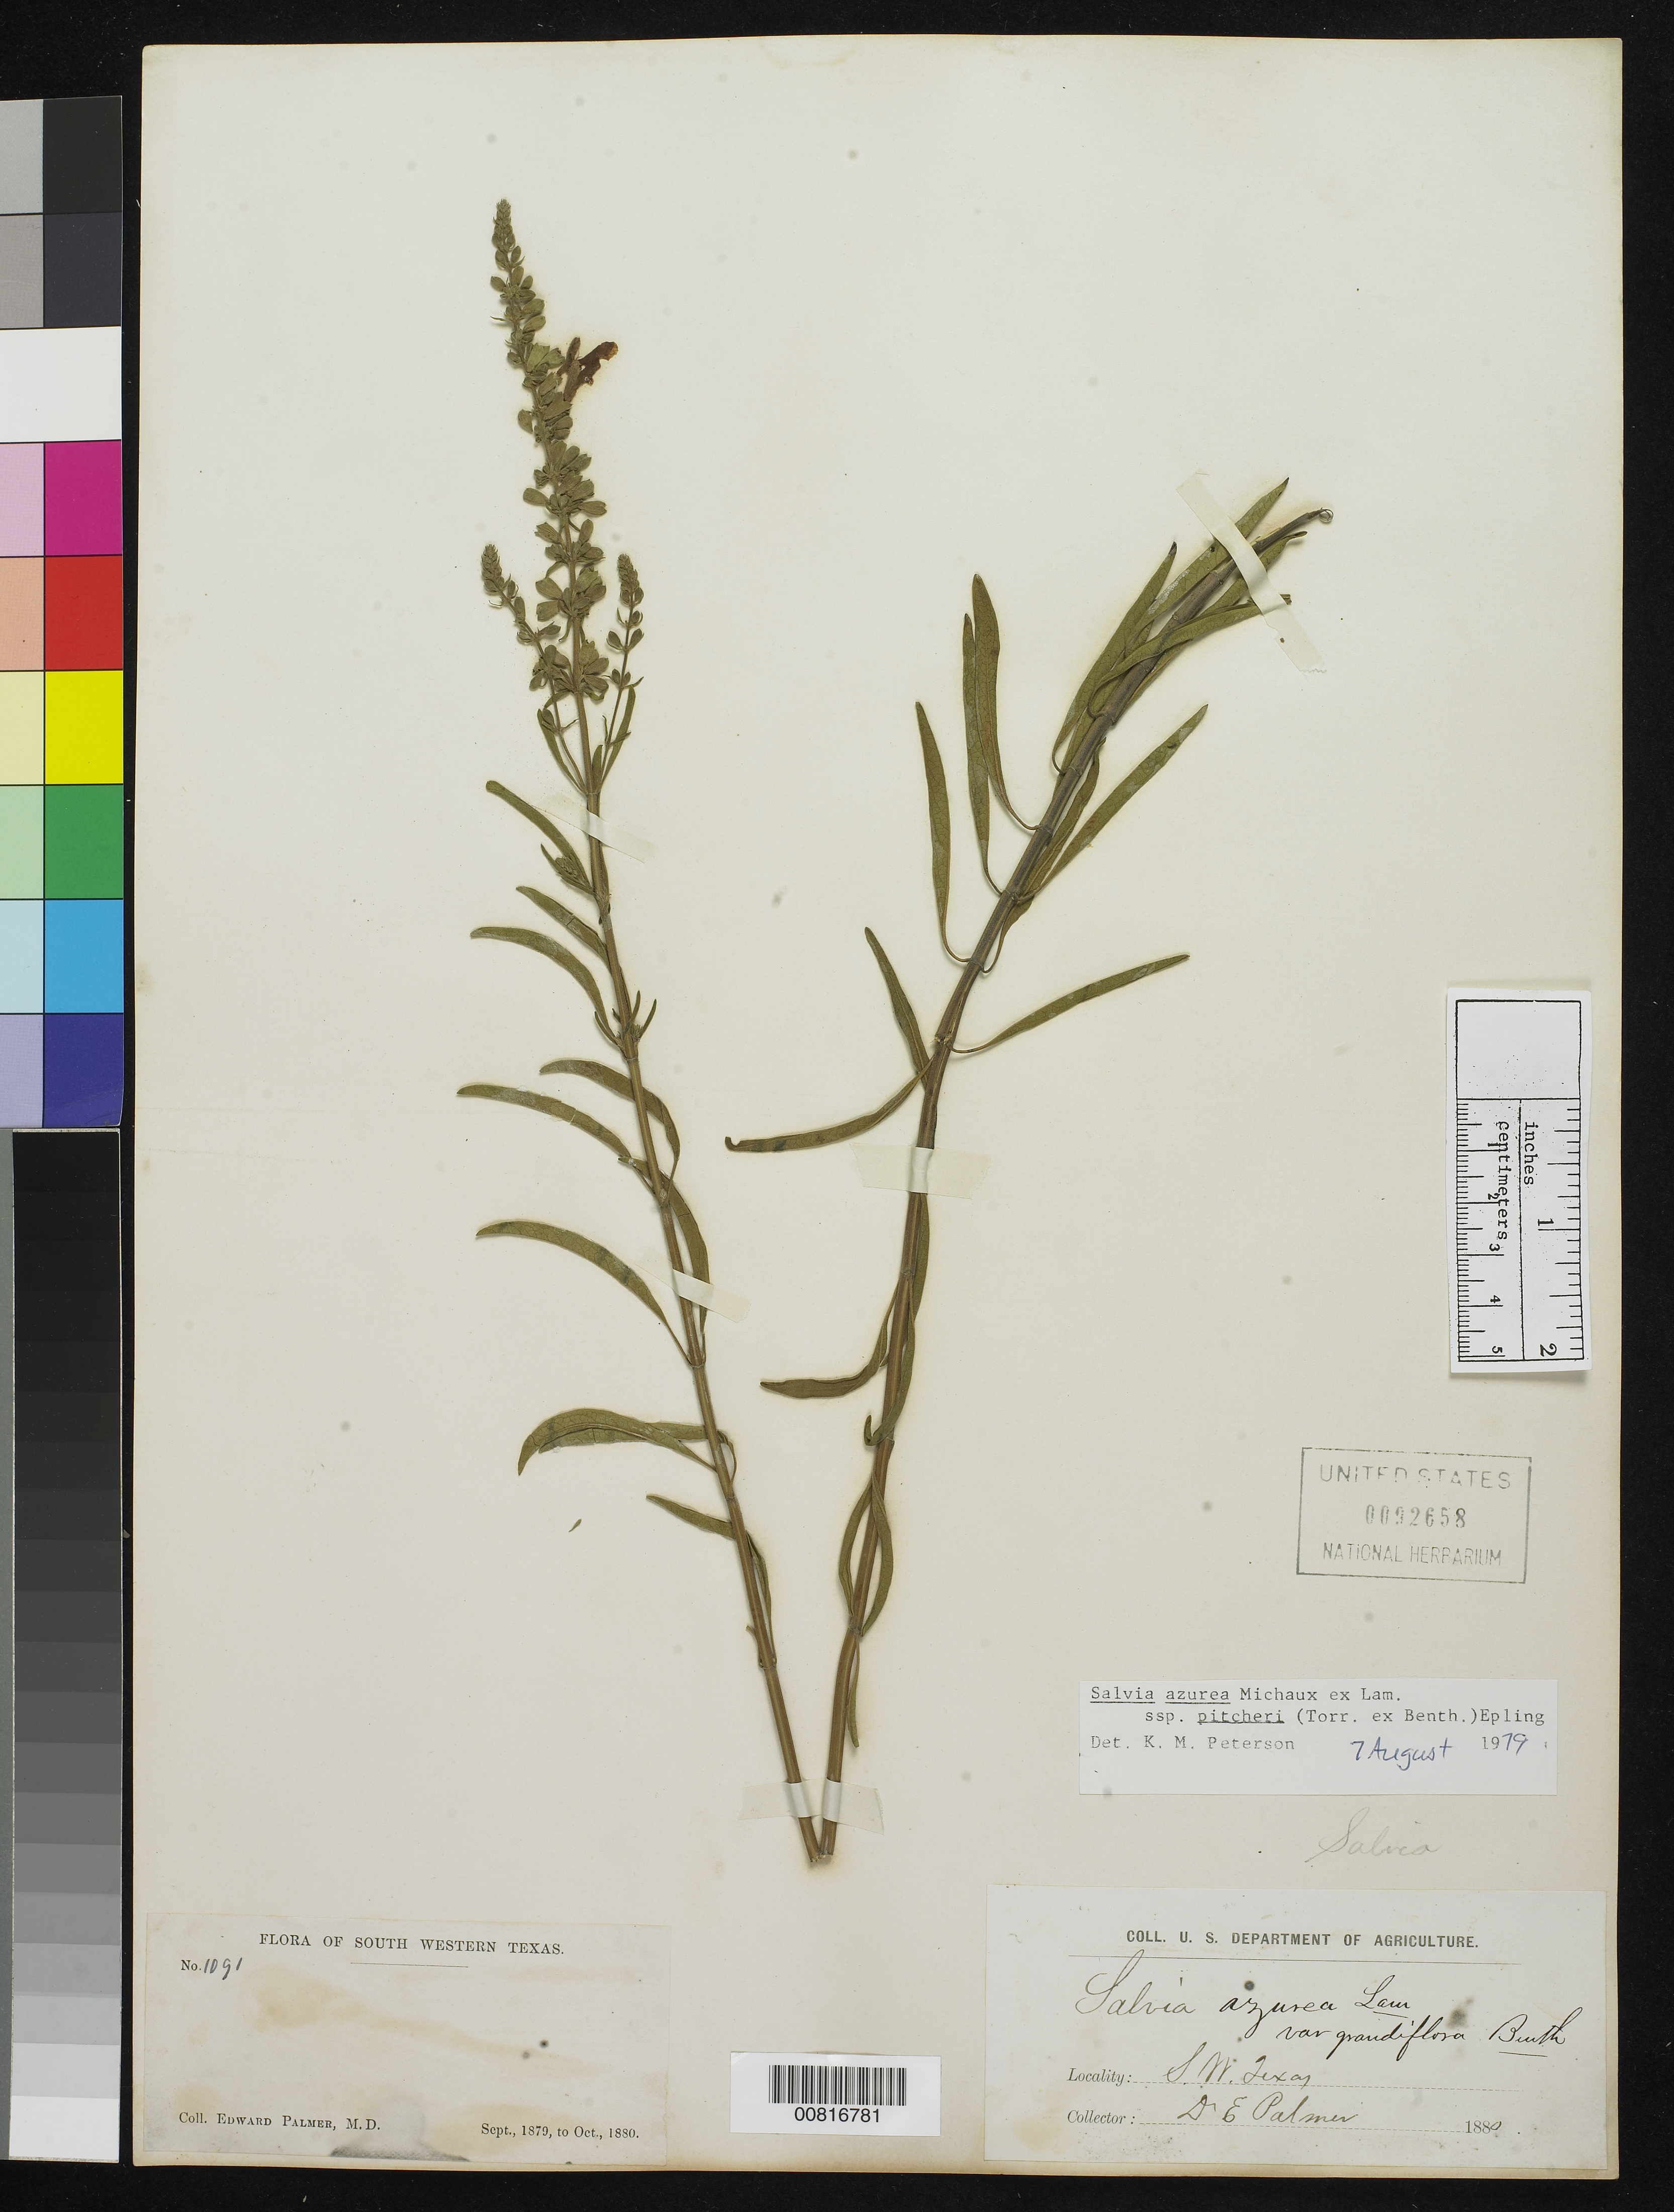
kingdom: Plantae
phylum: Tracheophyta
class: Magnoliopsida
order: Lamiales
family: Lamiaceae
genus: Salvia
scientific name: Salvia azurea subsp. pitcheri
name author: Michx. ex Lam.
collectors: E. Palmer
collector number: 1091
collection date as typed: Sep 1879 to -- Oct 1880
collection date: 1879-09/1880-10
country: United States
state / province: Texas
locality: SW Texas.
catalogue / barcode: US 92658